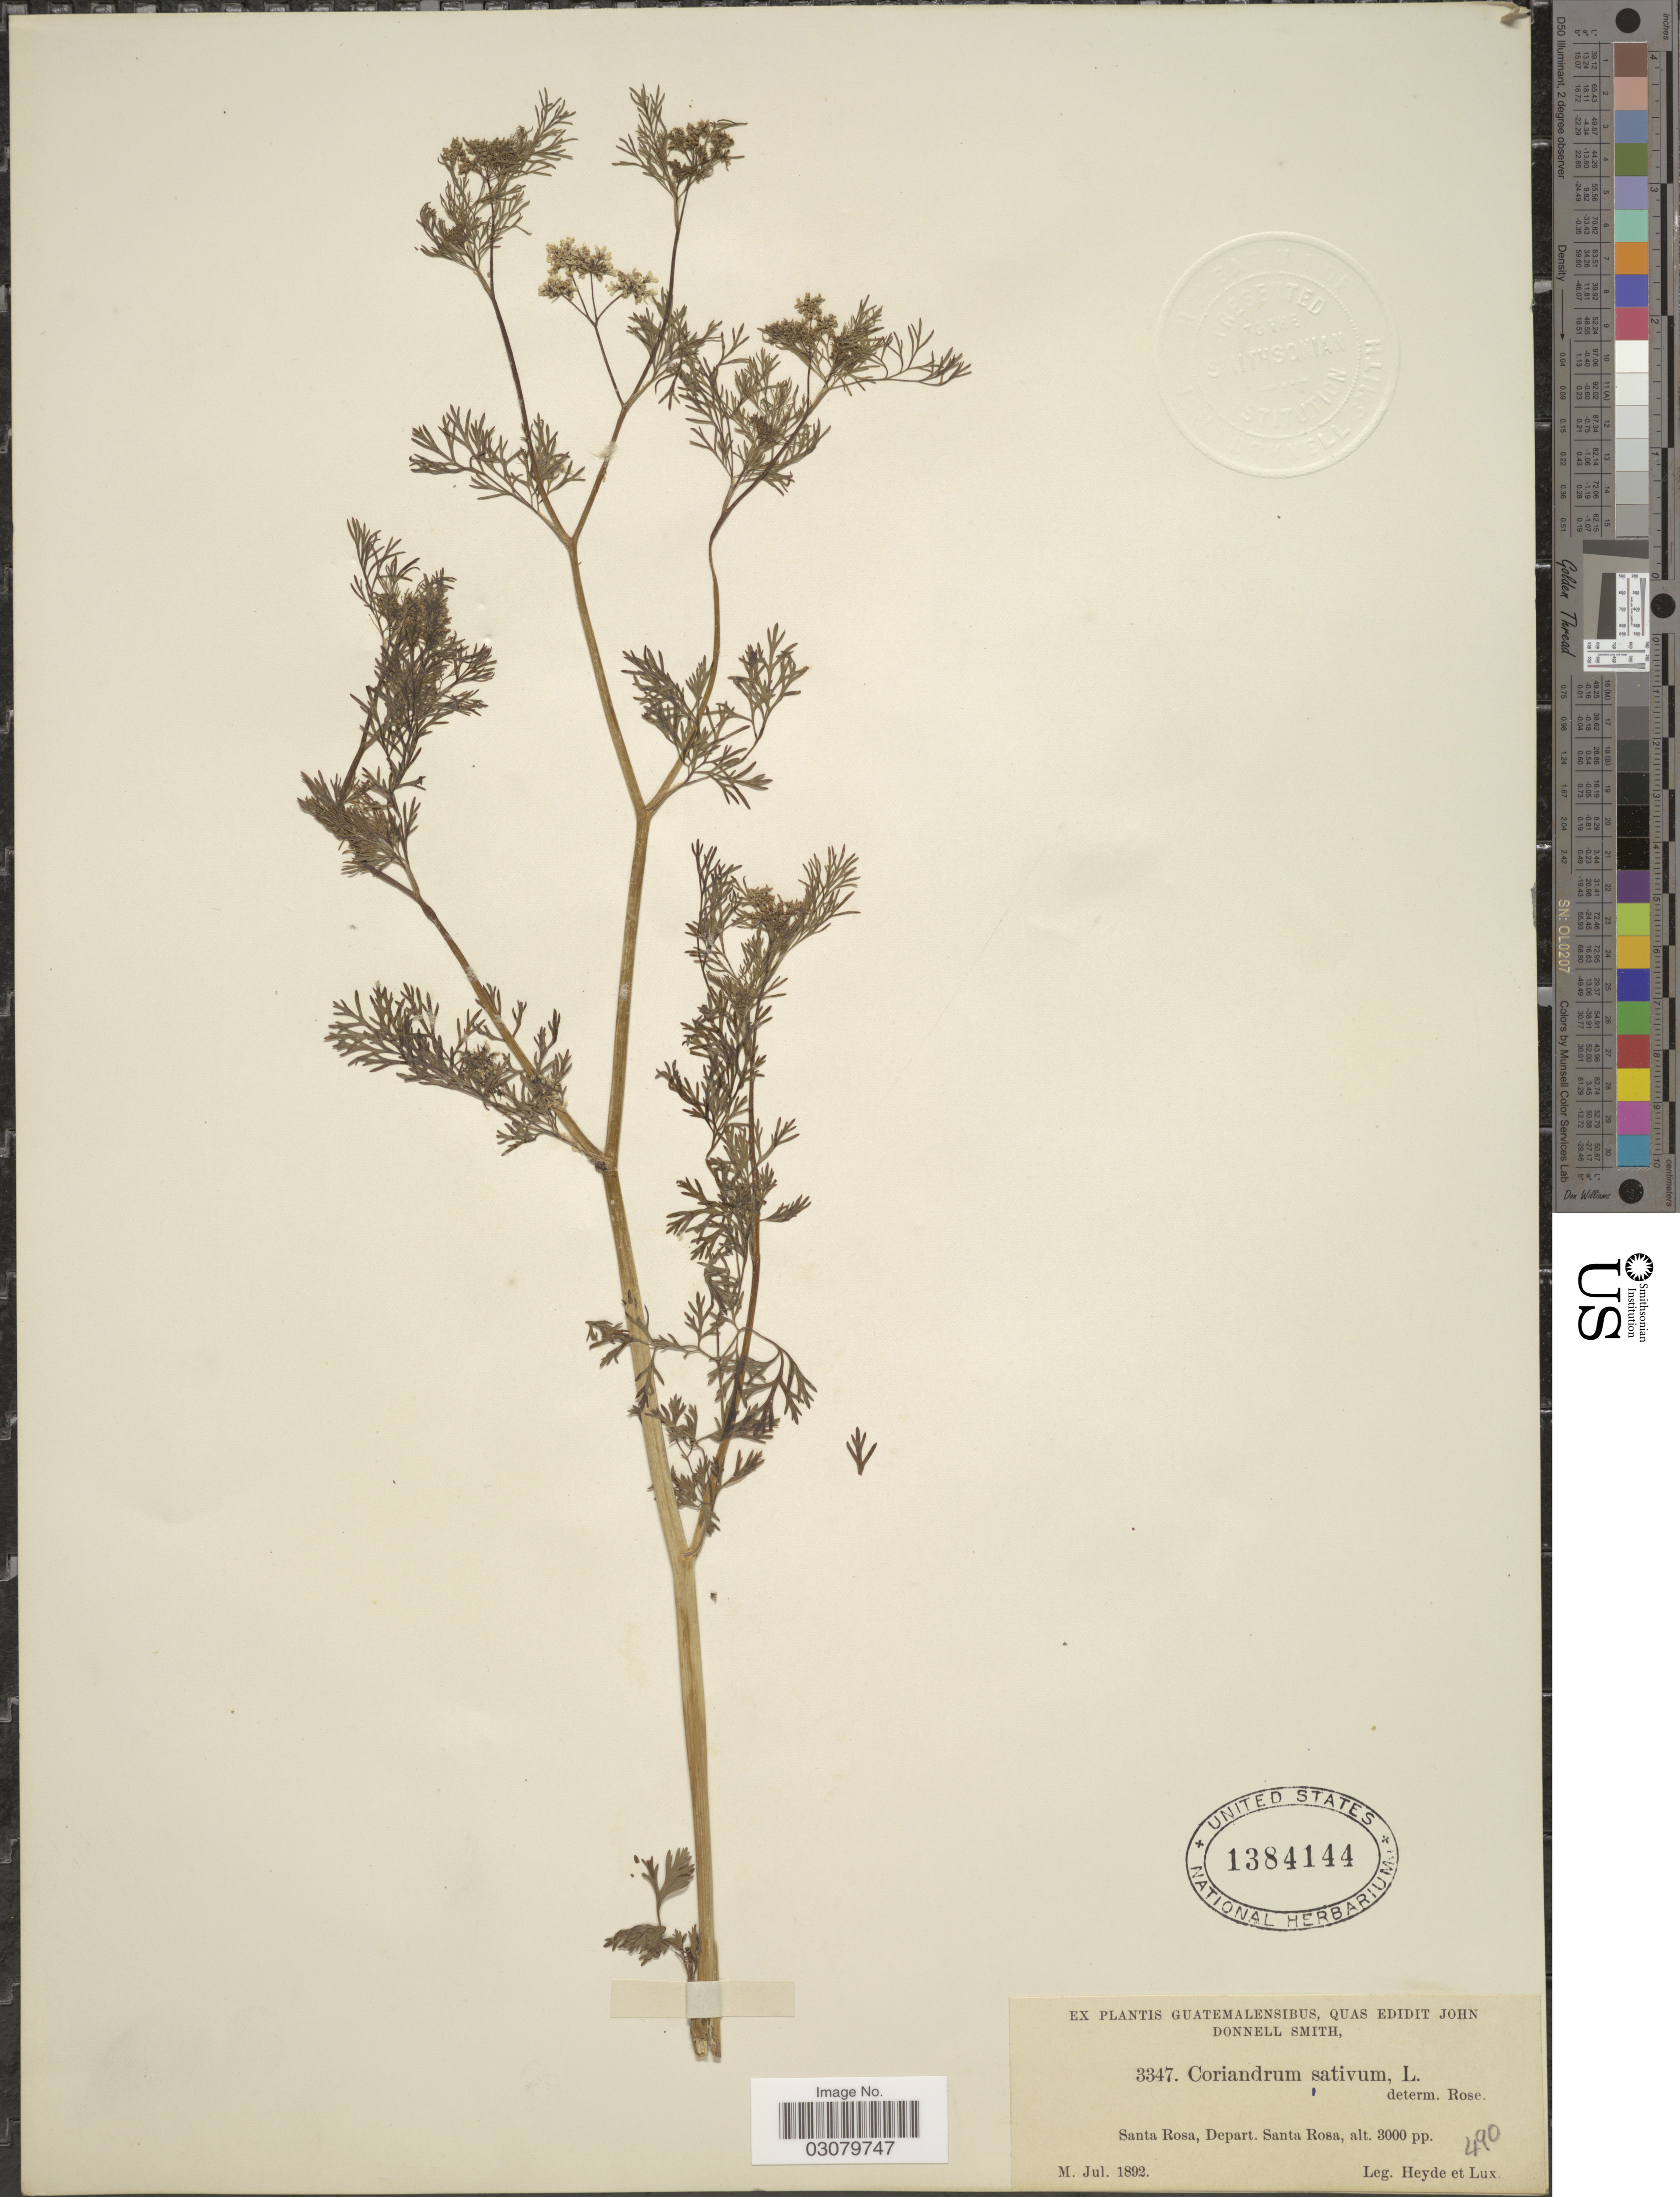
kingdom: Plantae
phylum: Tracheophyta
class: Magnoliopsida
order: Apiales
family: Apiaceae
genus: Coriandrum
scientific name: Coriandrum sativum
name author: L.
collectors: Heyde & Lux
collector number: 3347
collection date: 1892-07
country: Guatemala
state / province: Santa Rosa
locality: Santa Rosa, Depart. Santa Rosa.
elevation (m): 914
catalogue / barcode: US 1384144